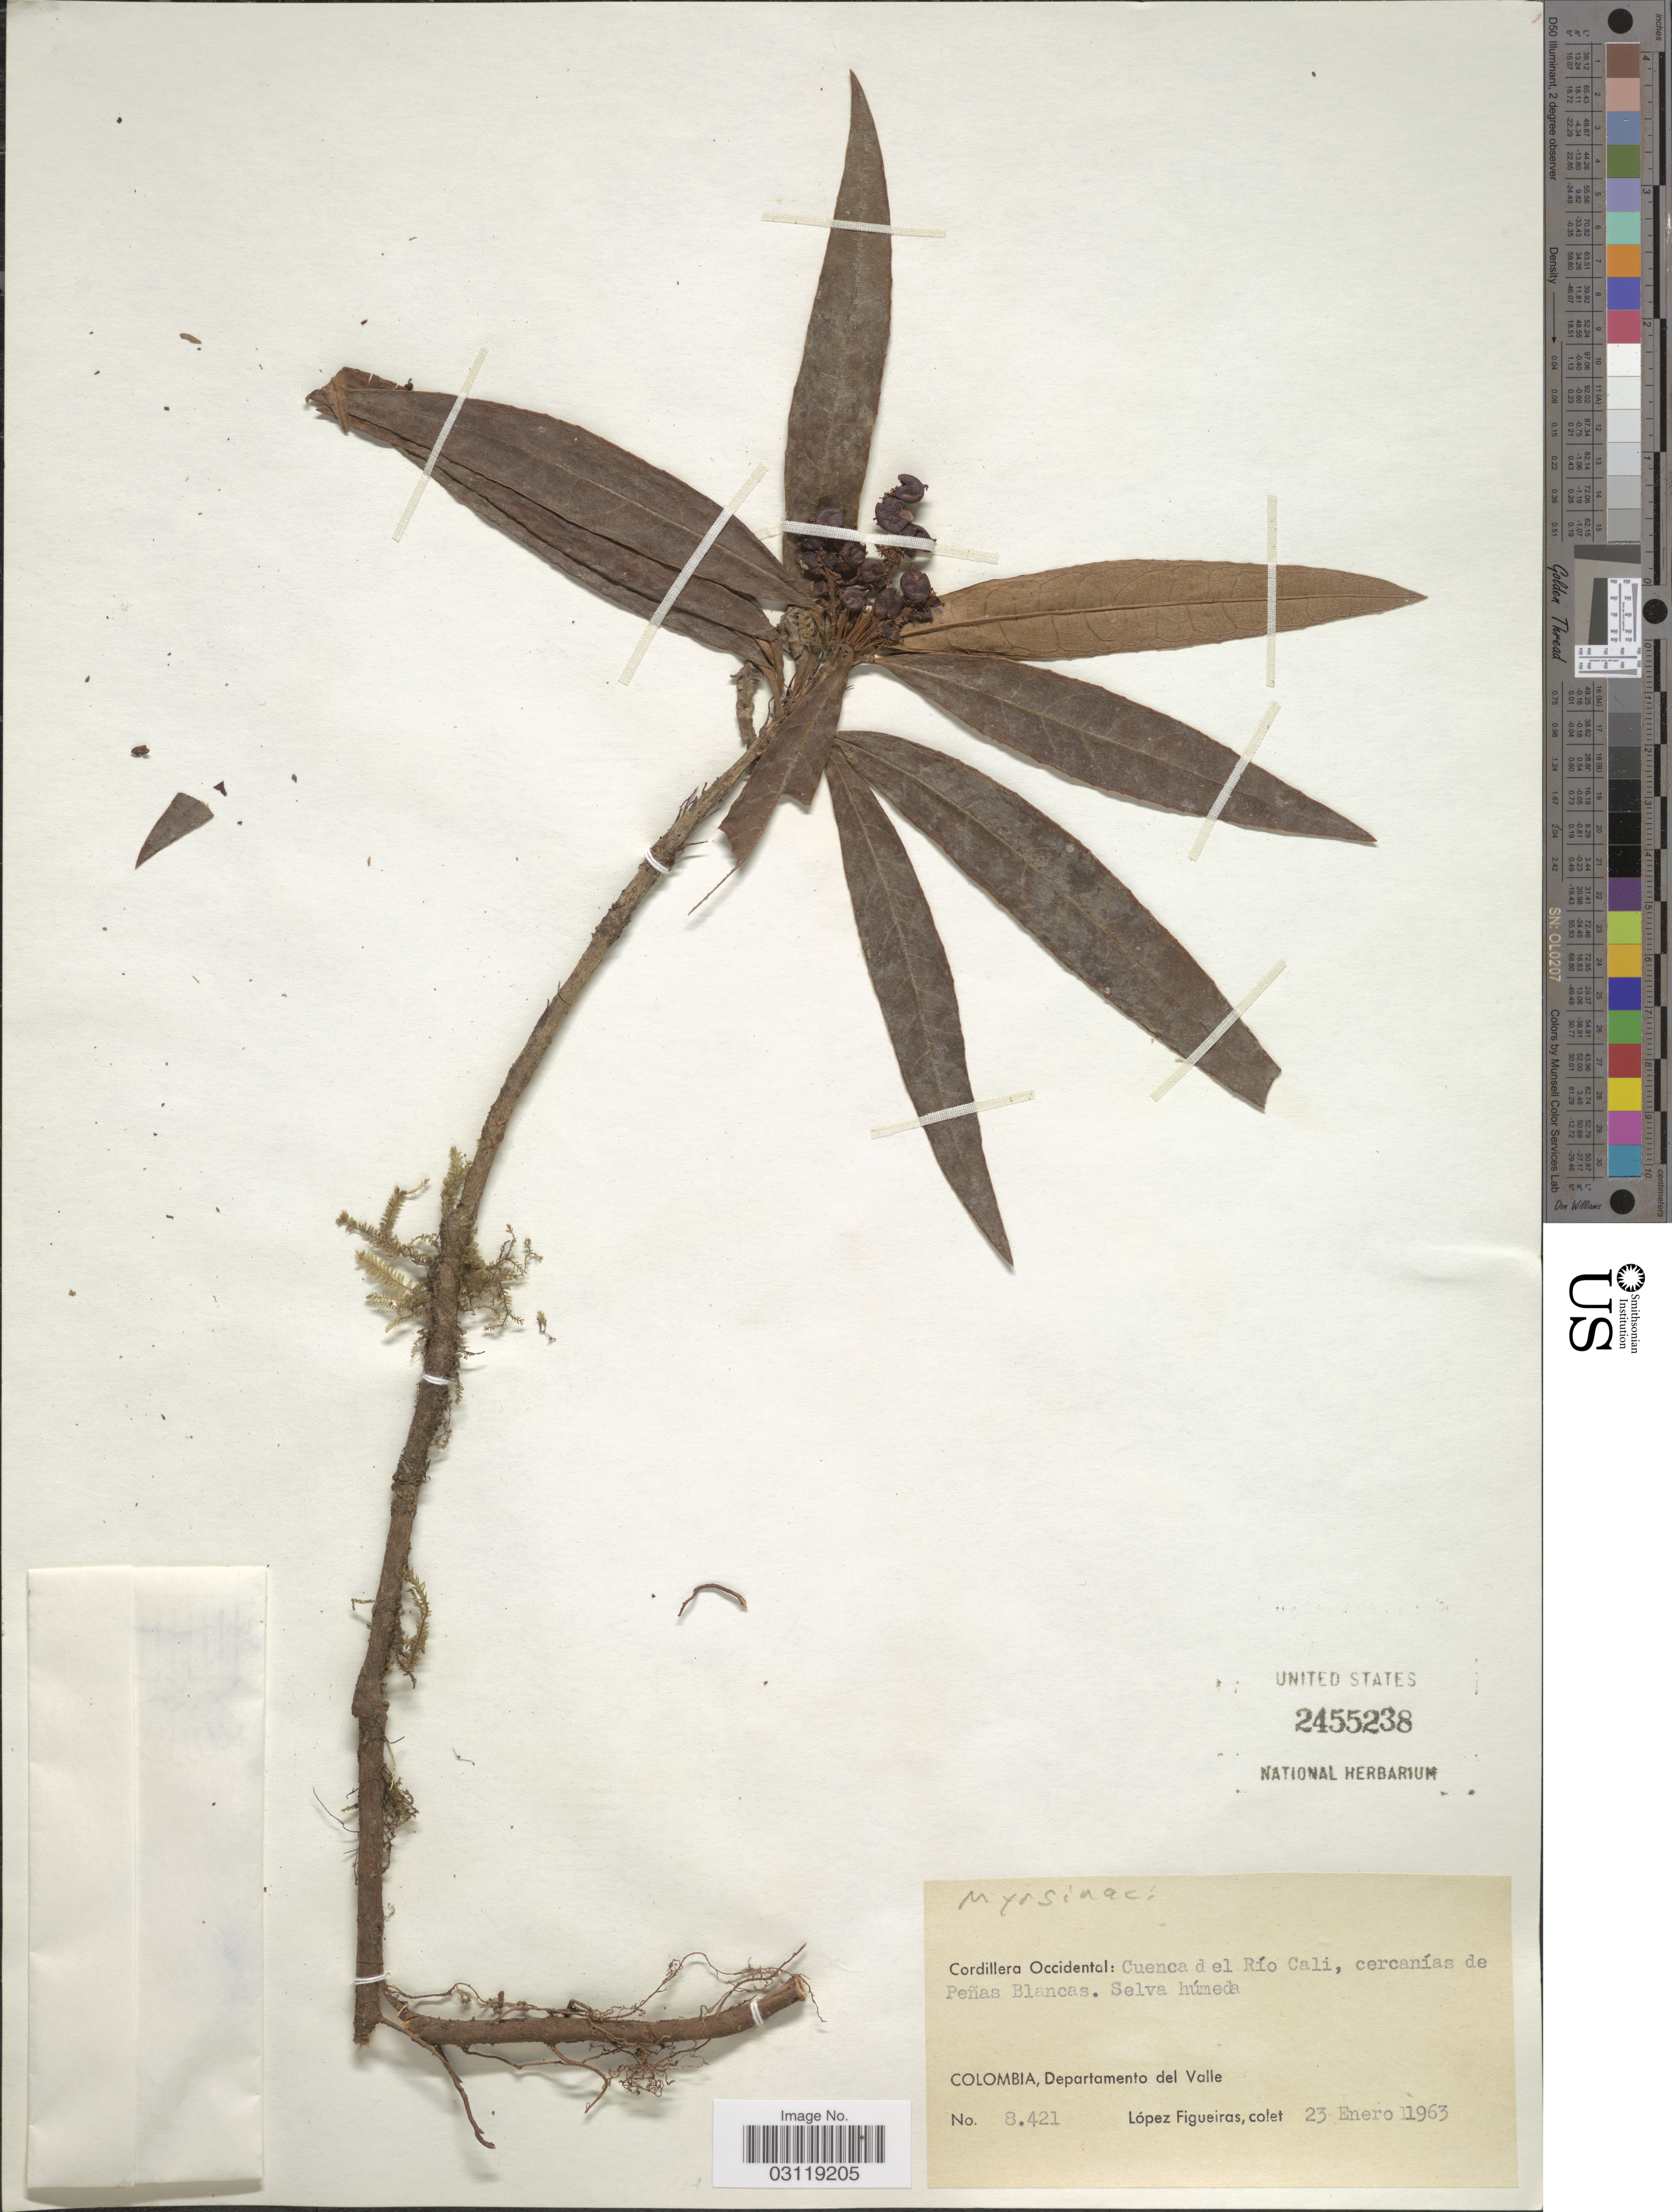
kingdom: Plantae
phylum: Tracheophyta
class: Magnoliopsida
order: Ericales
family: Primulaceae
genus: Cybianthus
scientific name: Cybianthus verticilloides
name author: (Cuatrec.) G. Agostini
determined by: Pipoly, J. J.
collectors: M. López Figueiras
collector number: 8421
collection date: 1963-01-23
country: Colombia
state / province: Valle del Cauca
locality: Cordillera Occidental: Cuenca del Río Cali, cercanías de Peñas Blancas. Departamento del Valle.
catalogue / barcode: US 2455238